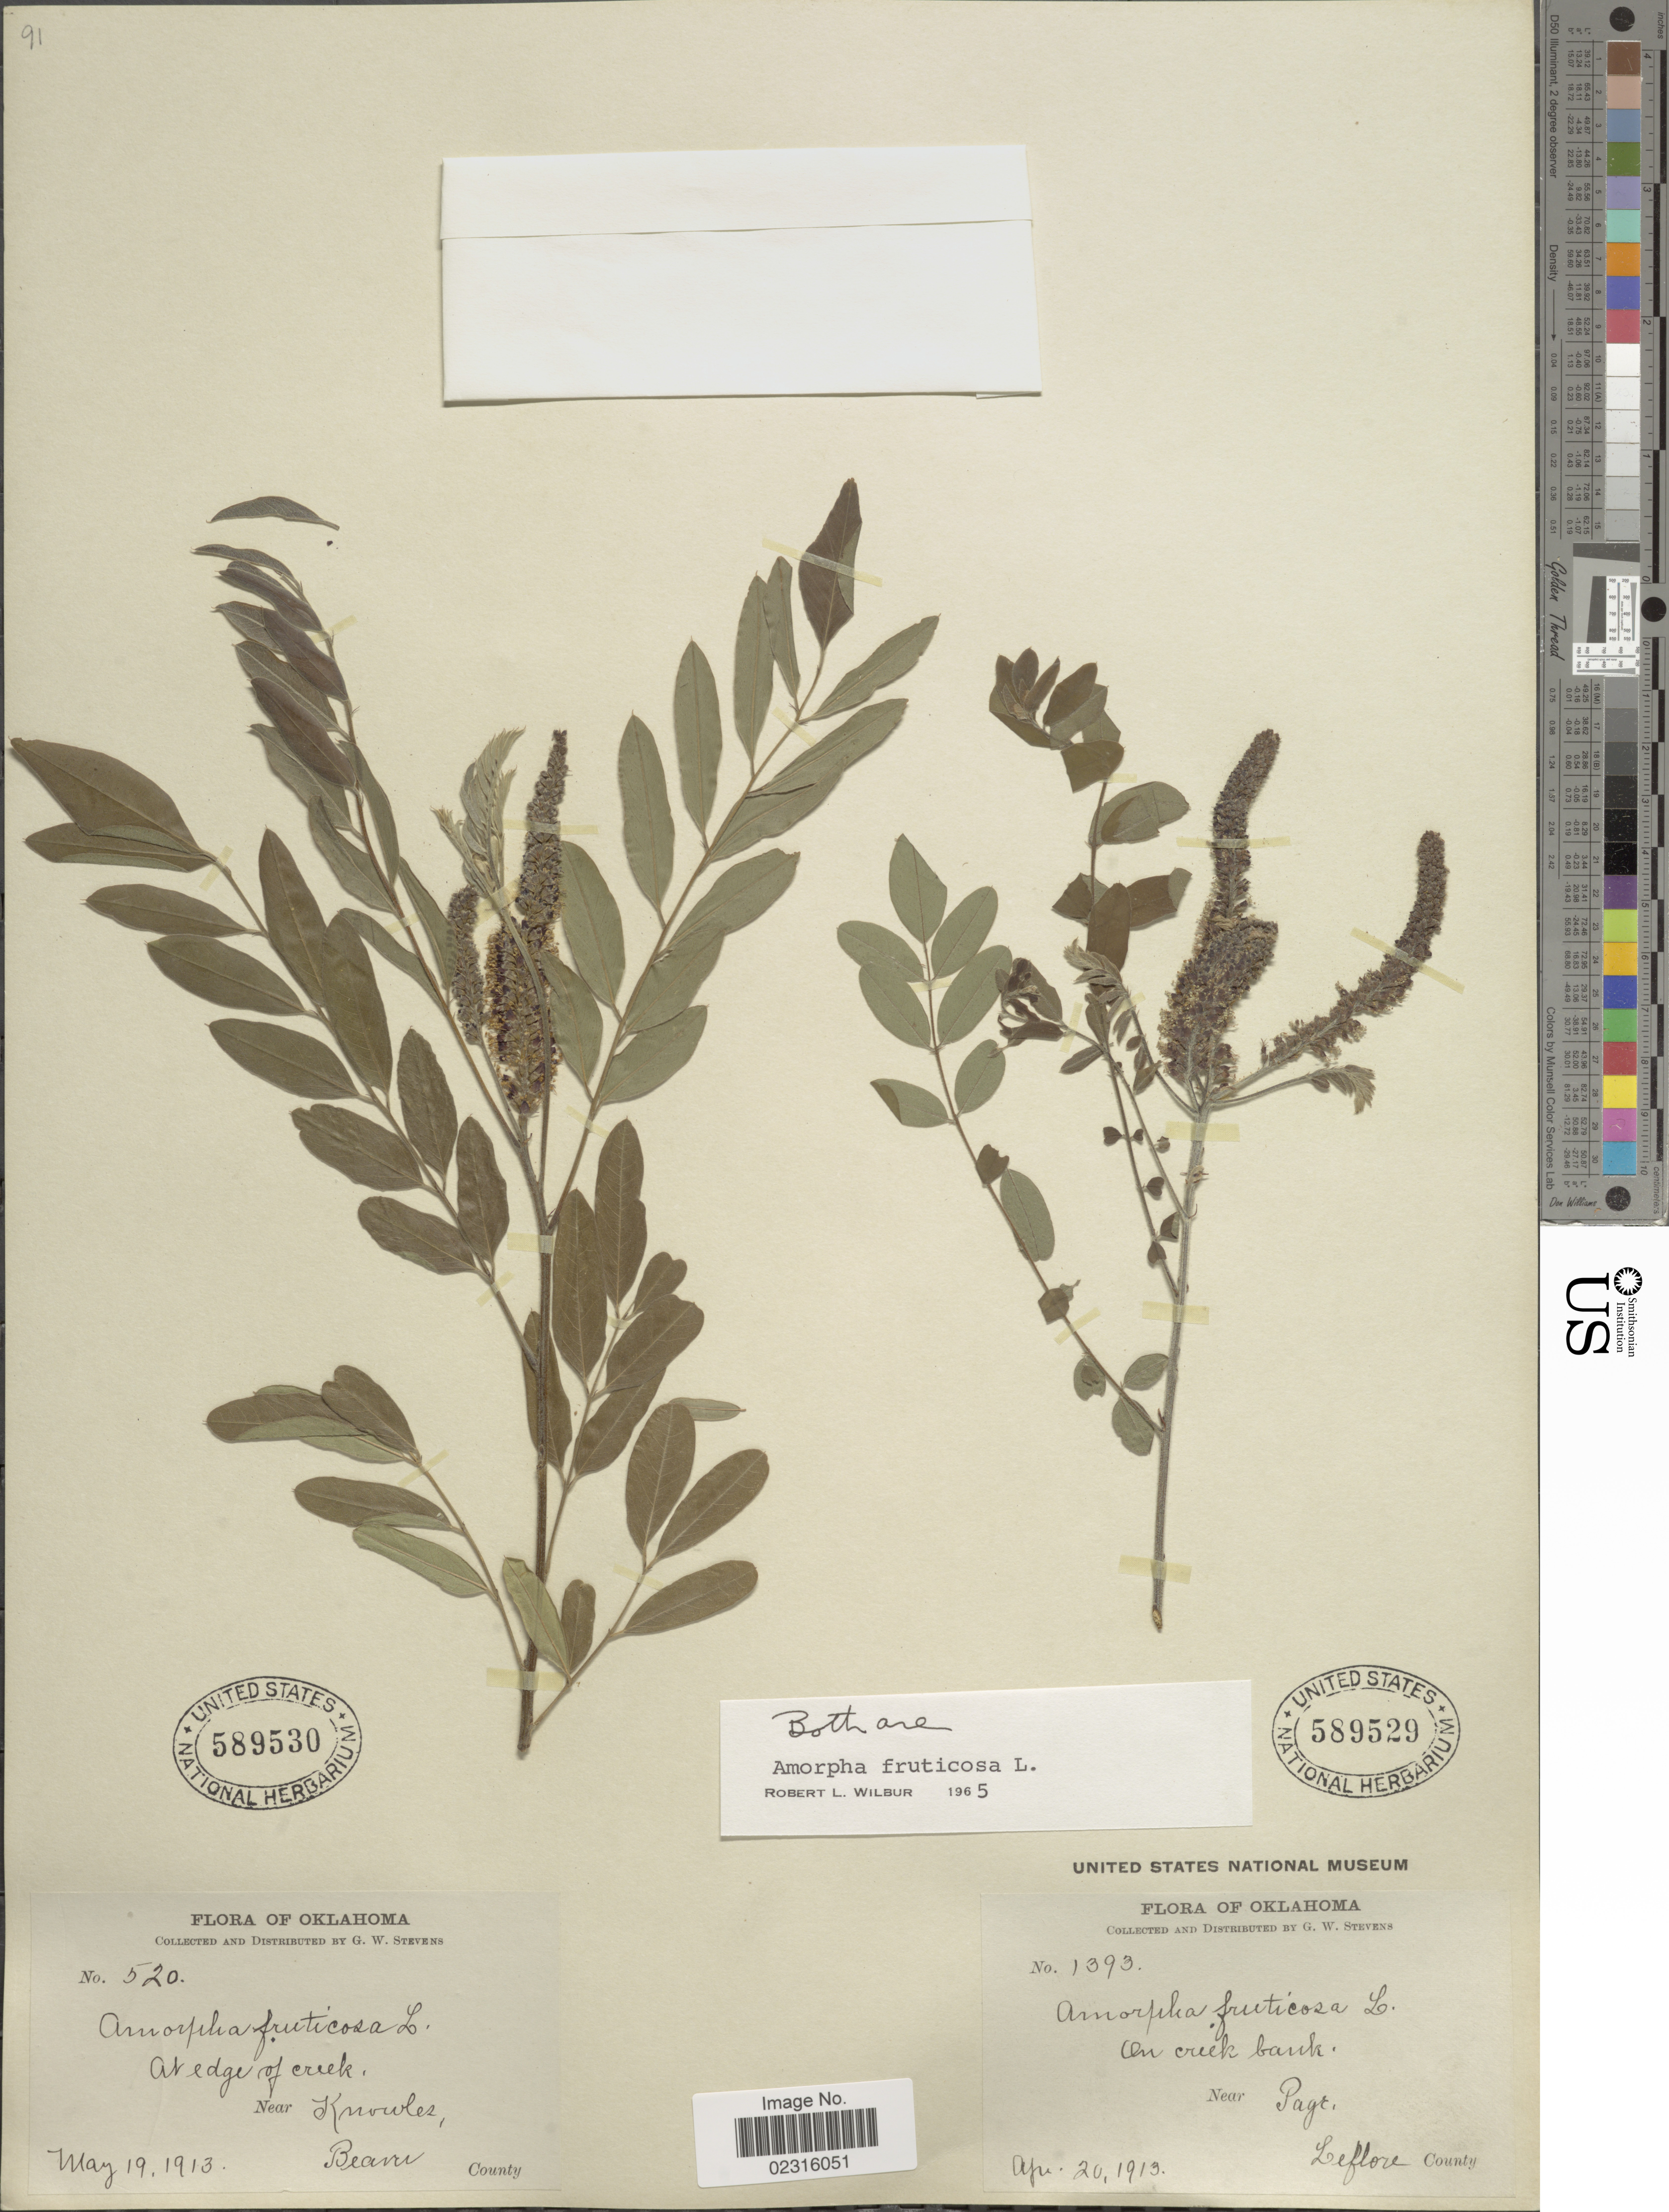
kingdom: Plantae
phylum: Tracheophyta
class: Magnoliopsida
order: Fabales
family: Fabaceae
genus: Amorpha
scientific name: Amorpha fruticosa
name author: L.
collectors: G. W. Stevens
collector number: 1393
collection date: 1913-04-20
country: United States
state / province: Oklahoma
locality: On creek bank, nearPagt, Leflore County.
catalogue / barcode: US 589529-2